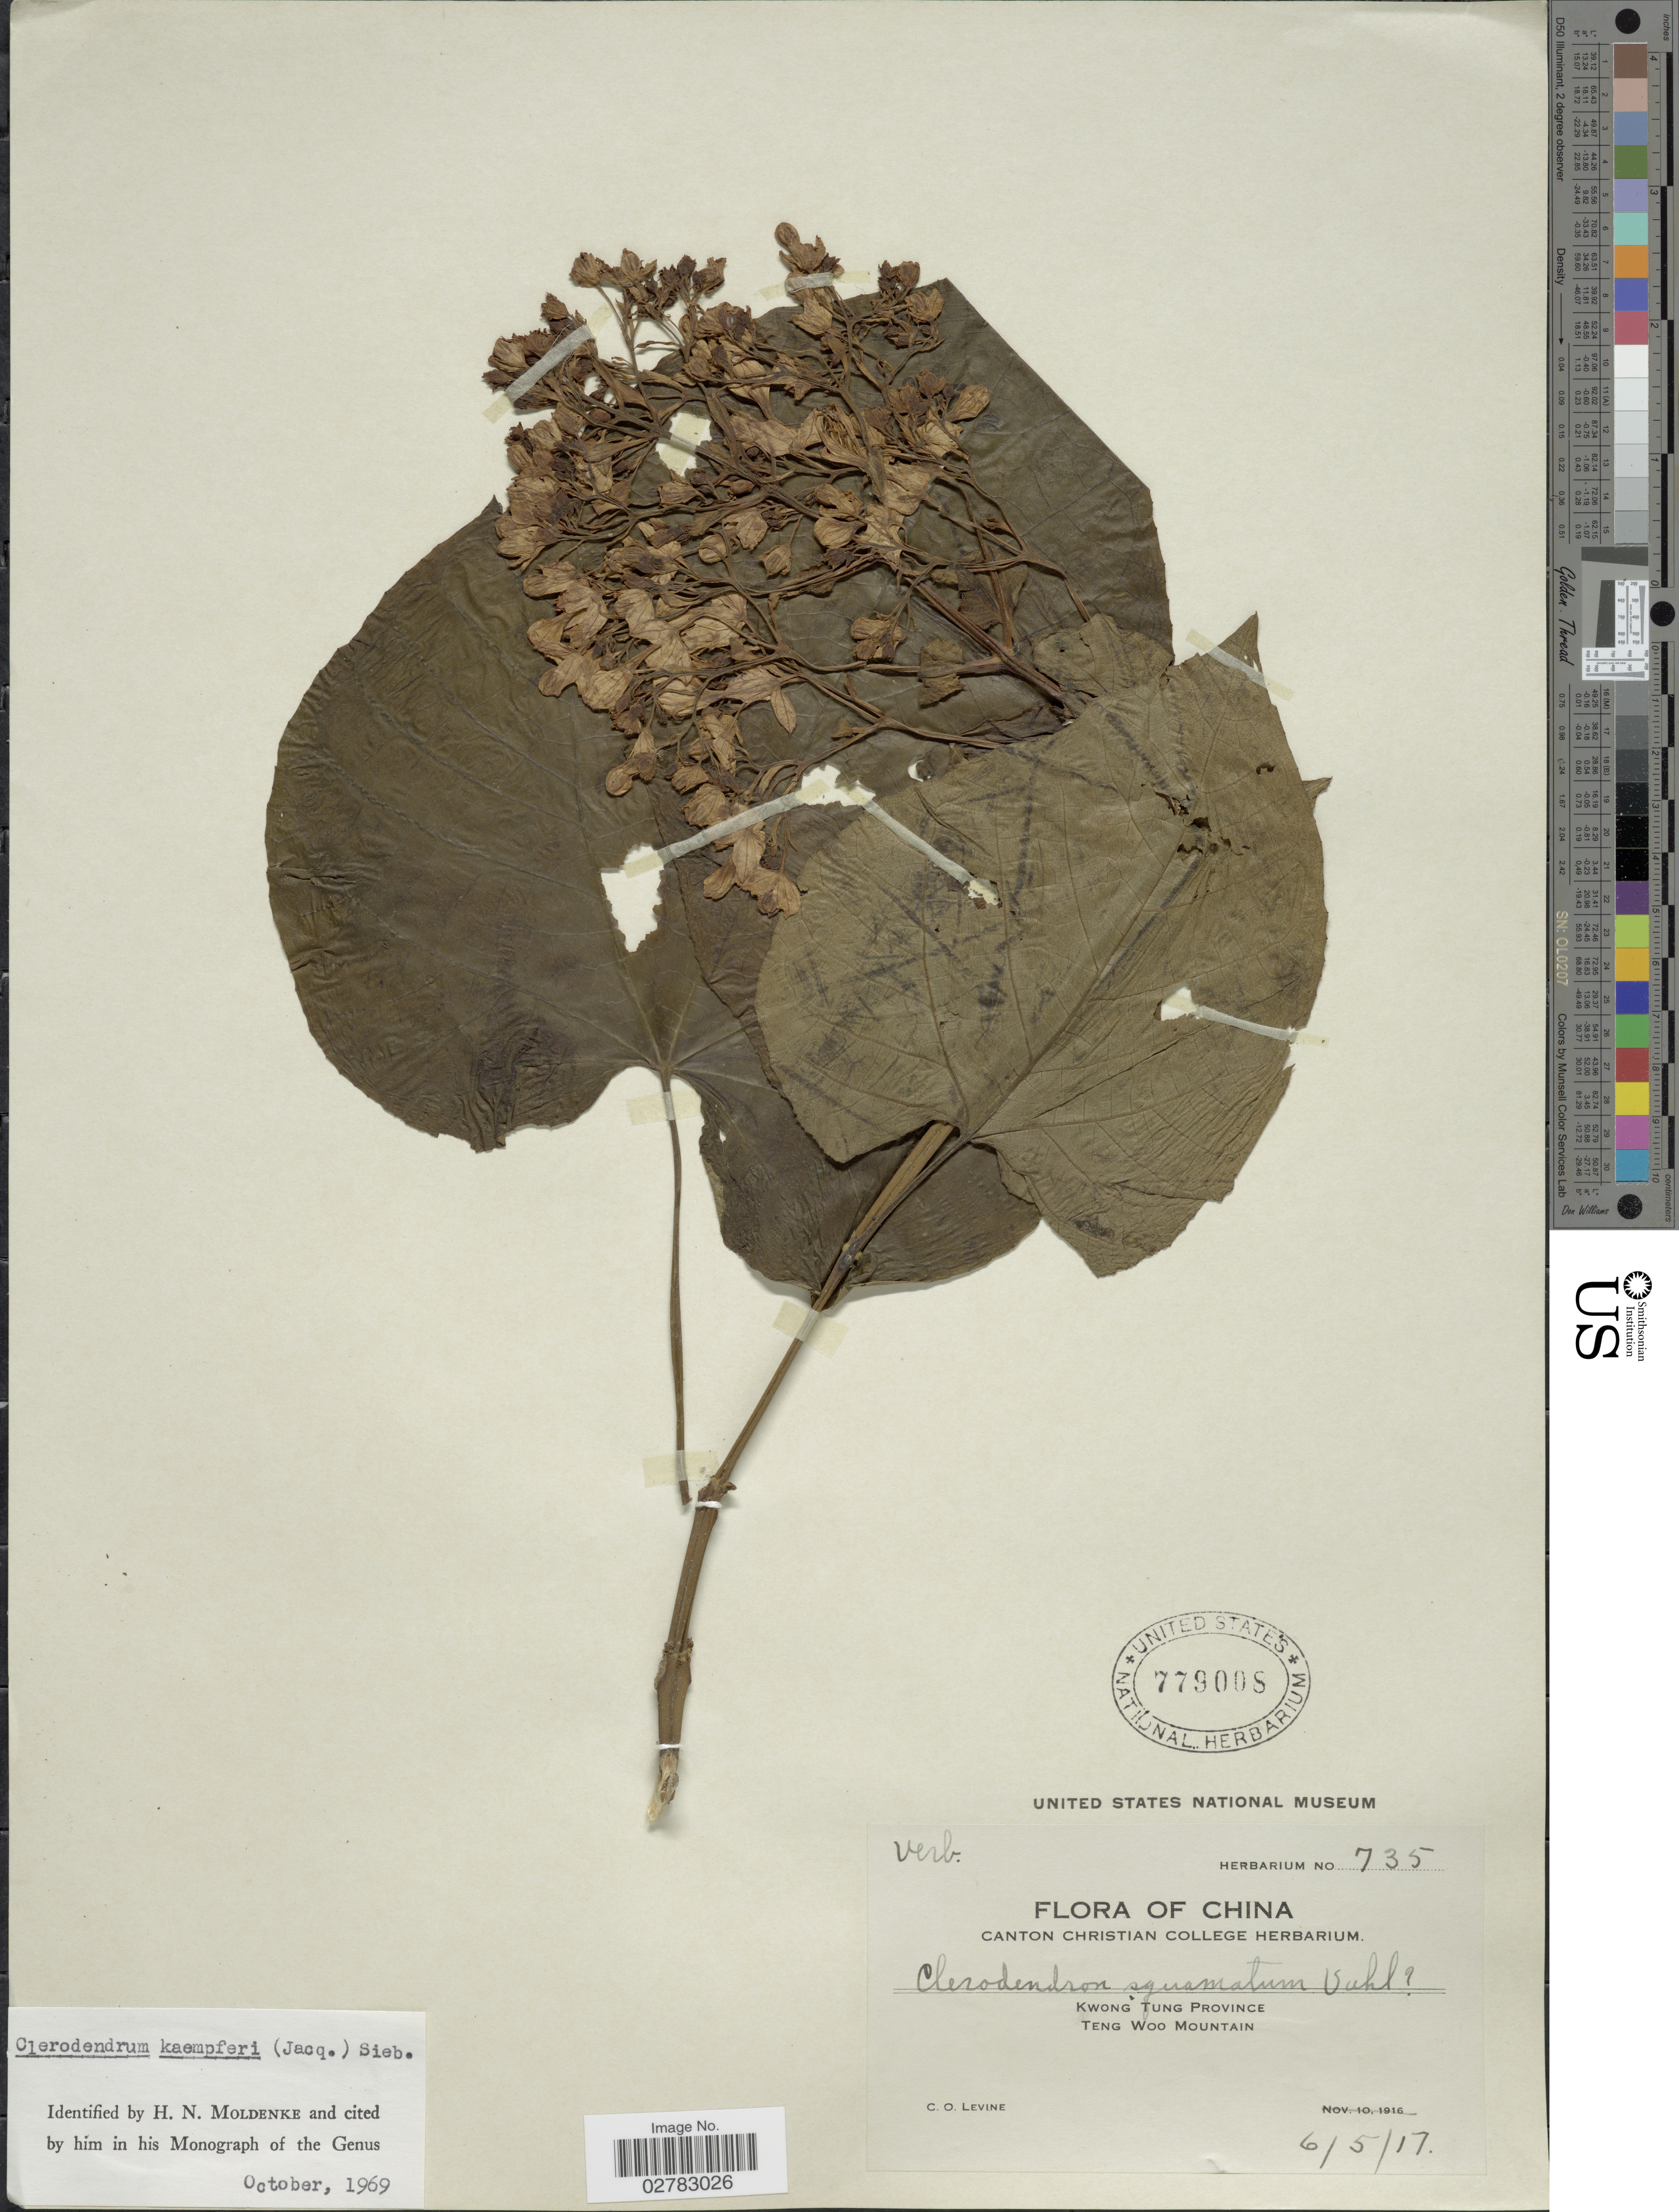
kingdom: Plantae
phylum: Tracheophyta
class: Magnoliopsida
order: Lamiales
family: Lamiaceae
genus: Clerodendrum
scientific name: Clerodendrum kaempferi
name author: (Jacq.) Siebold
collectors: C. O. Levine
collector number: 735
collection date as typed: Transcribed d/m/y: 6/5/17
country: China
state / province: Guangdong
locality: Kwong Tung Province. Teng Woo Mountain.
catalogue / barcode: US 779008